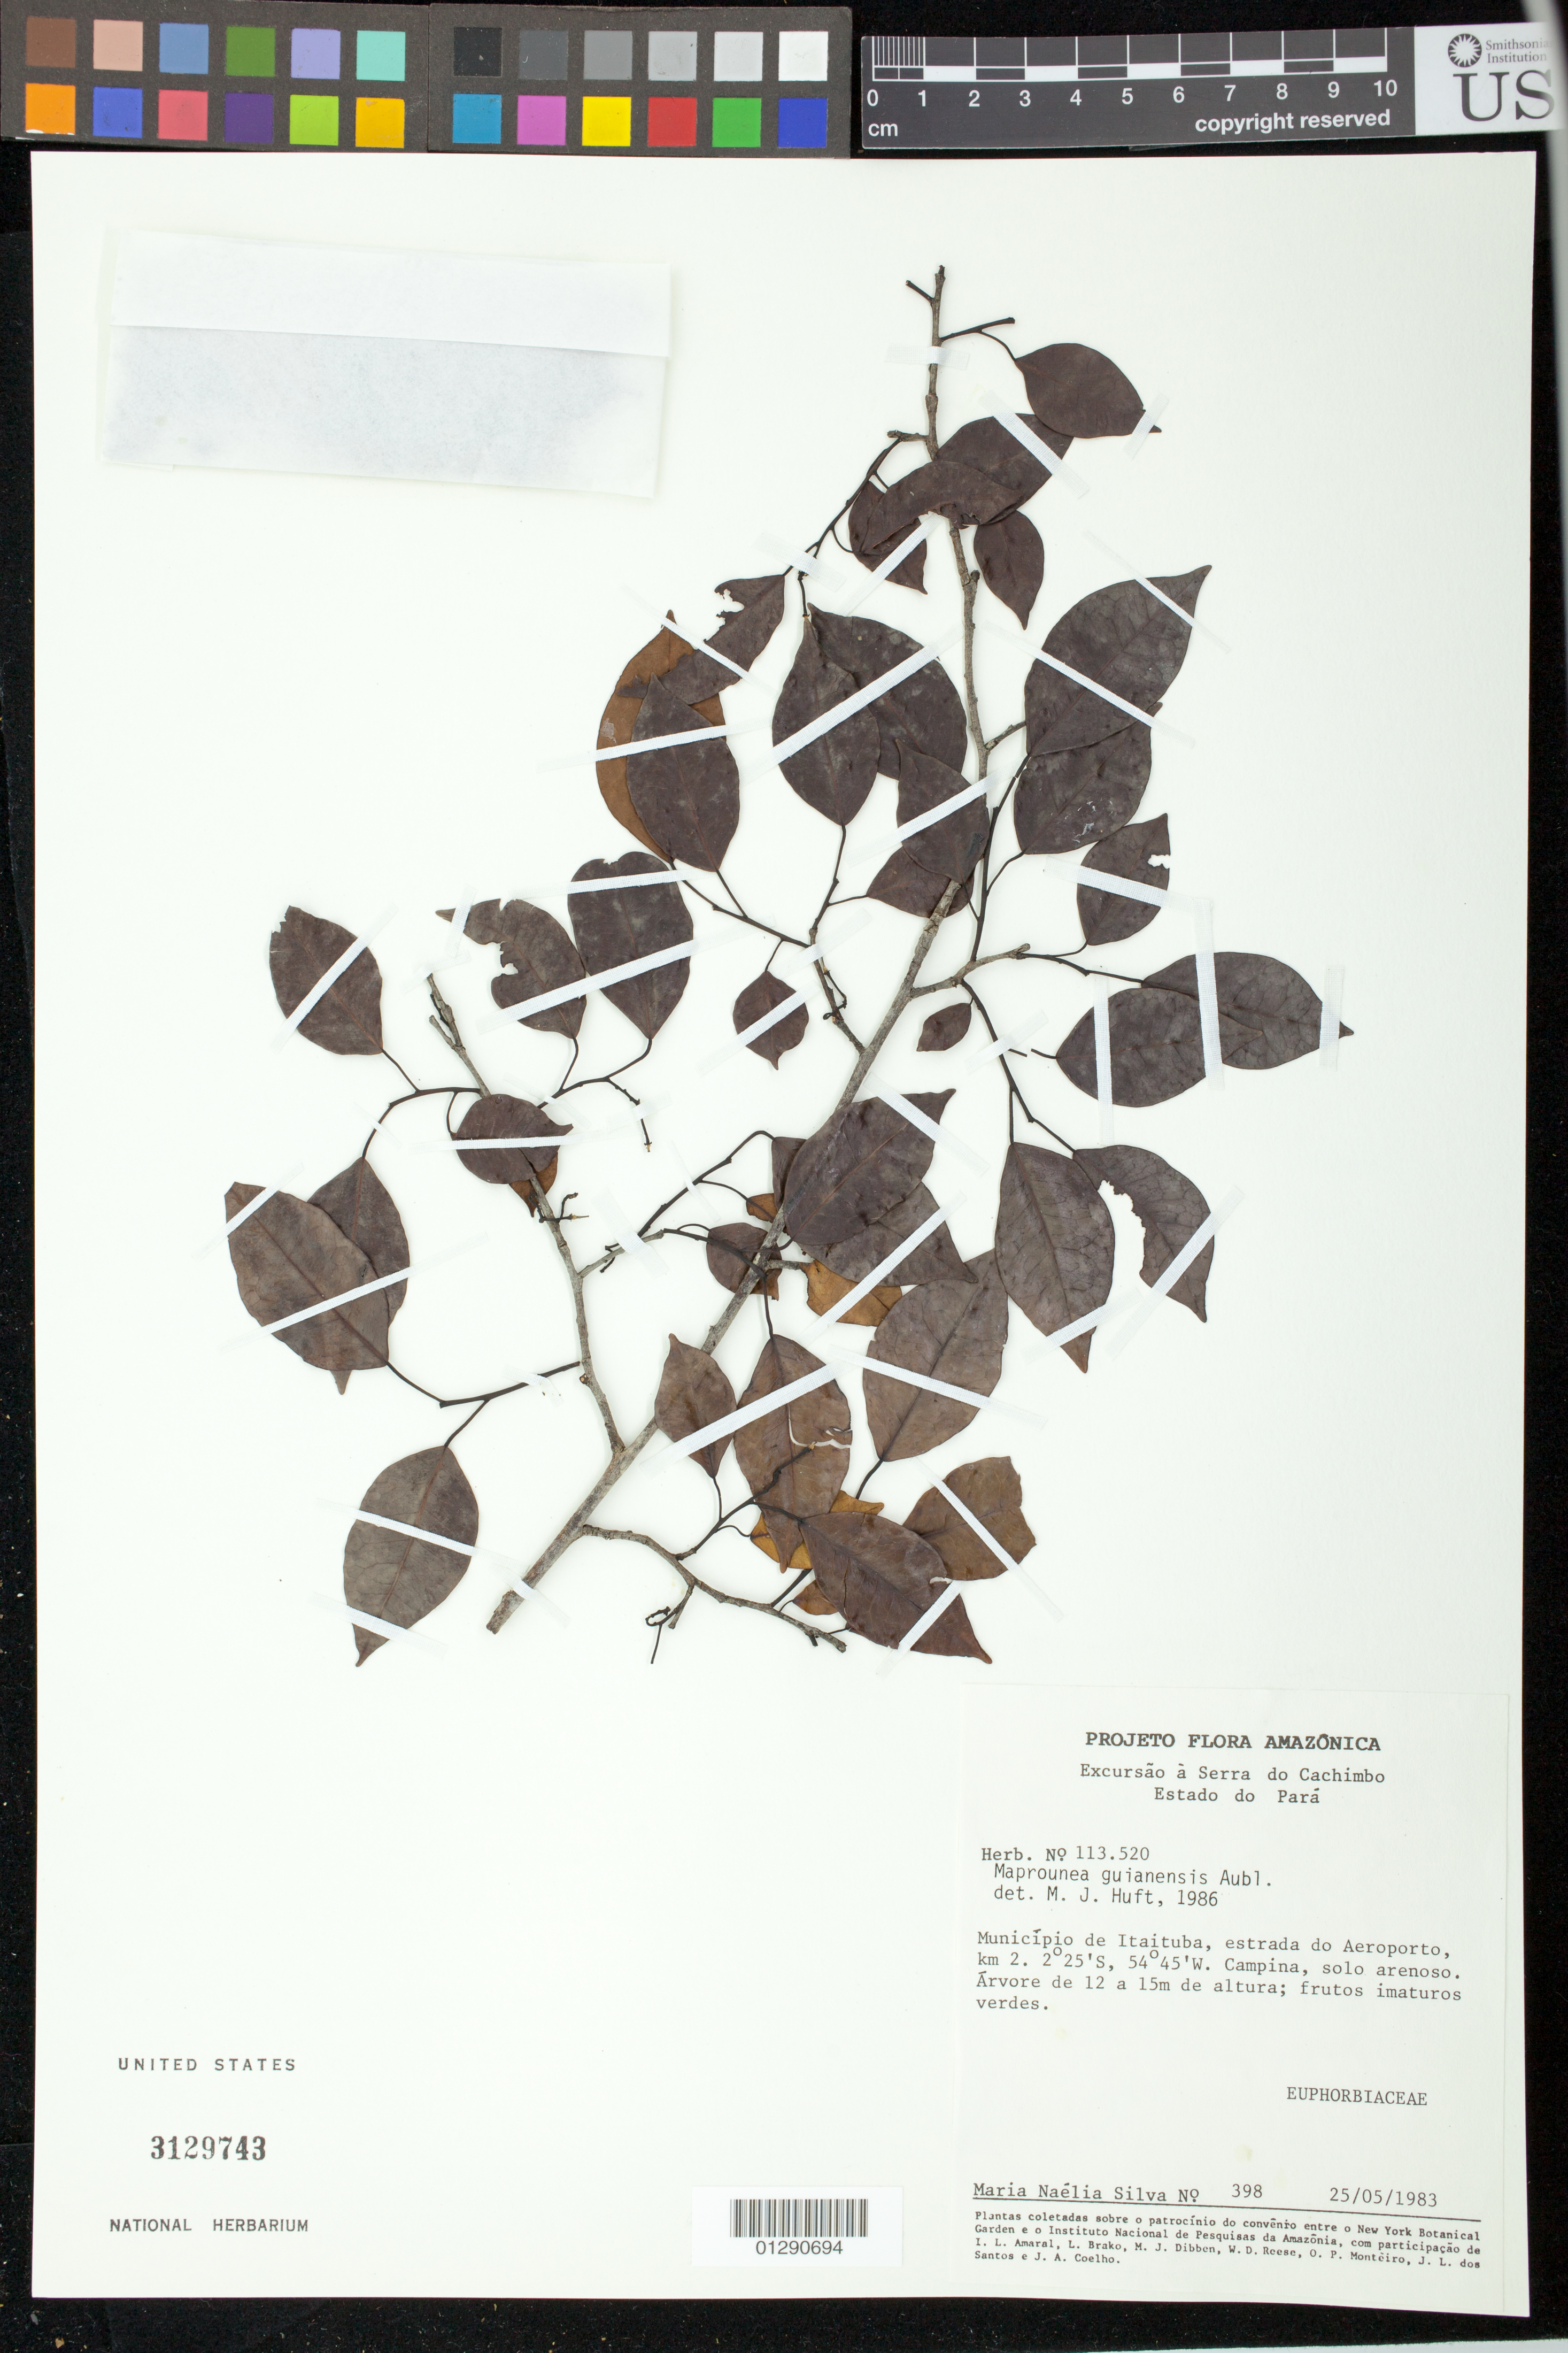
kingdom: Plantae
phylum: Tracheophyta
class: Magnoliopsida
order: Malpighiales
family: Euphorbiaceae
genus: Maprounea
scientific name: Maprounea guianensis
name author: Aubl.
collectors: M. Silva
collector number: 398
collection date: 1983-05-25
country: Brazil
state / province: Para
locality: Municipio de Itaituba, estrada do Aeroporto, km 2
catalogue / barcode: US 3129743